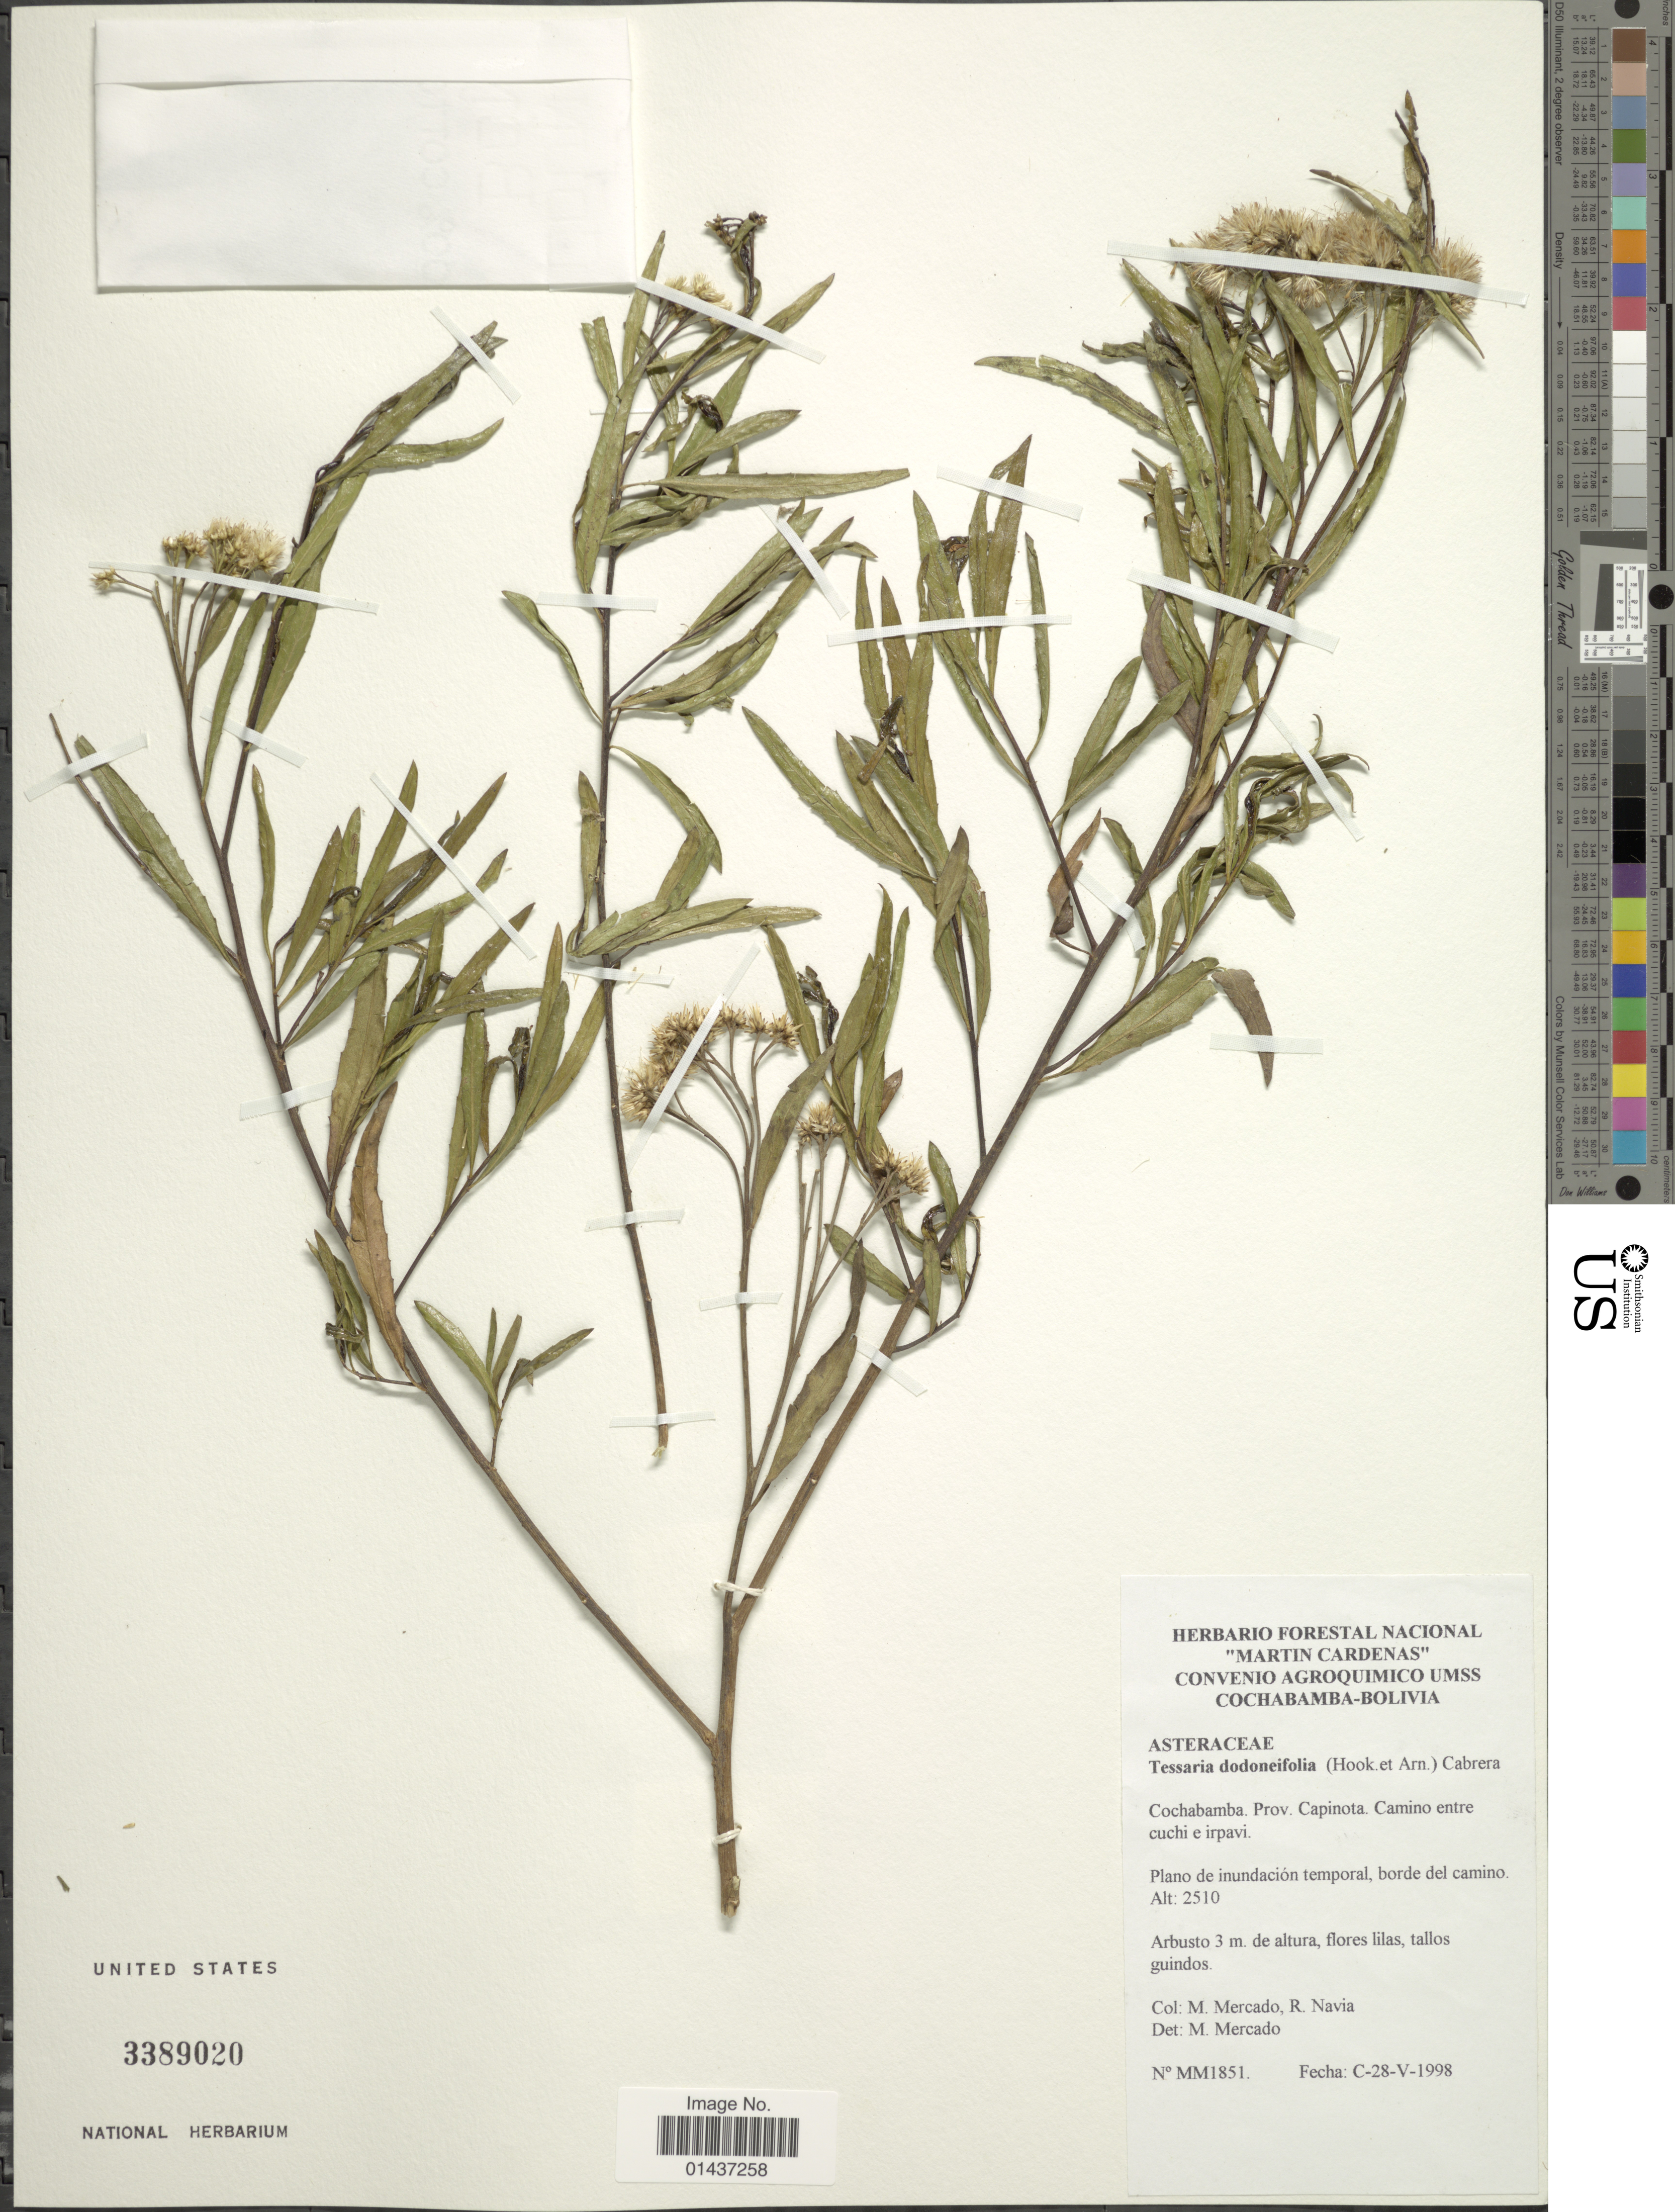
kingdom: Plantae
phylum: Tracheophyta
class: Magnoliopsida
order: Asterales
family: Asteraceae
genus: Tessaria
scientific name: Tessaria dodoneifolia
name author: (Hook. & Arn.) Cabrera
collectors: M. Mercado & R. Navia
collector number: MM1851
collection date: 1998-05-28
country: Bolivia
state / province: Cochabamba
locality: Prov. Capinota. Camino entre cuchi e irpavi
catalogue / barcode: US 3389020